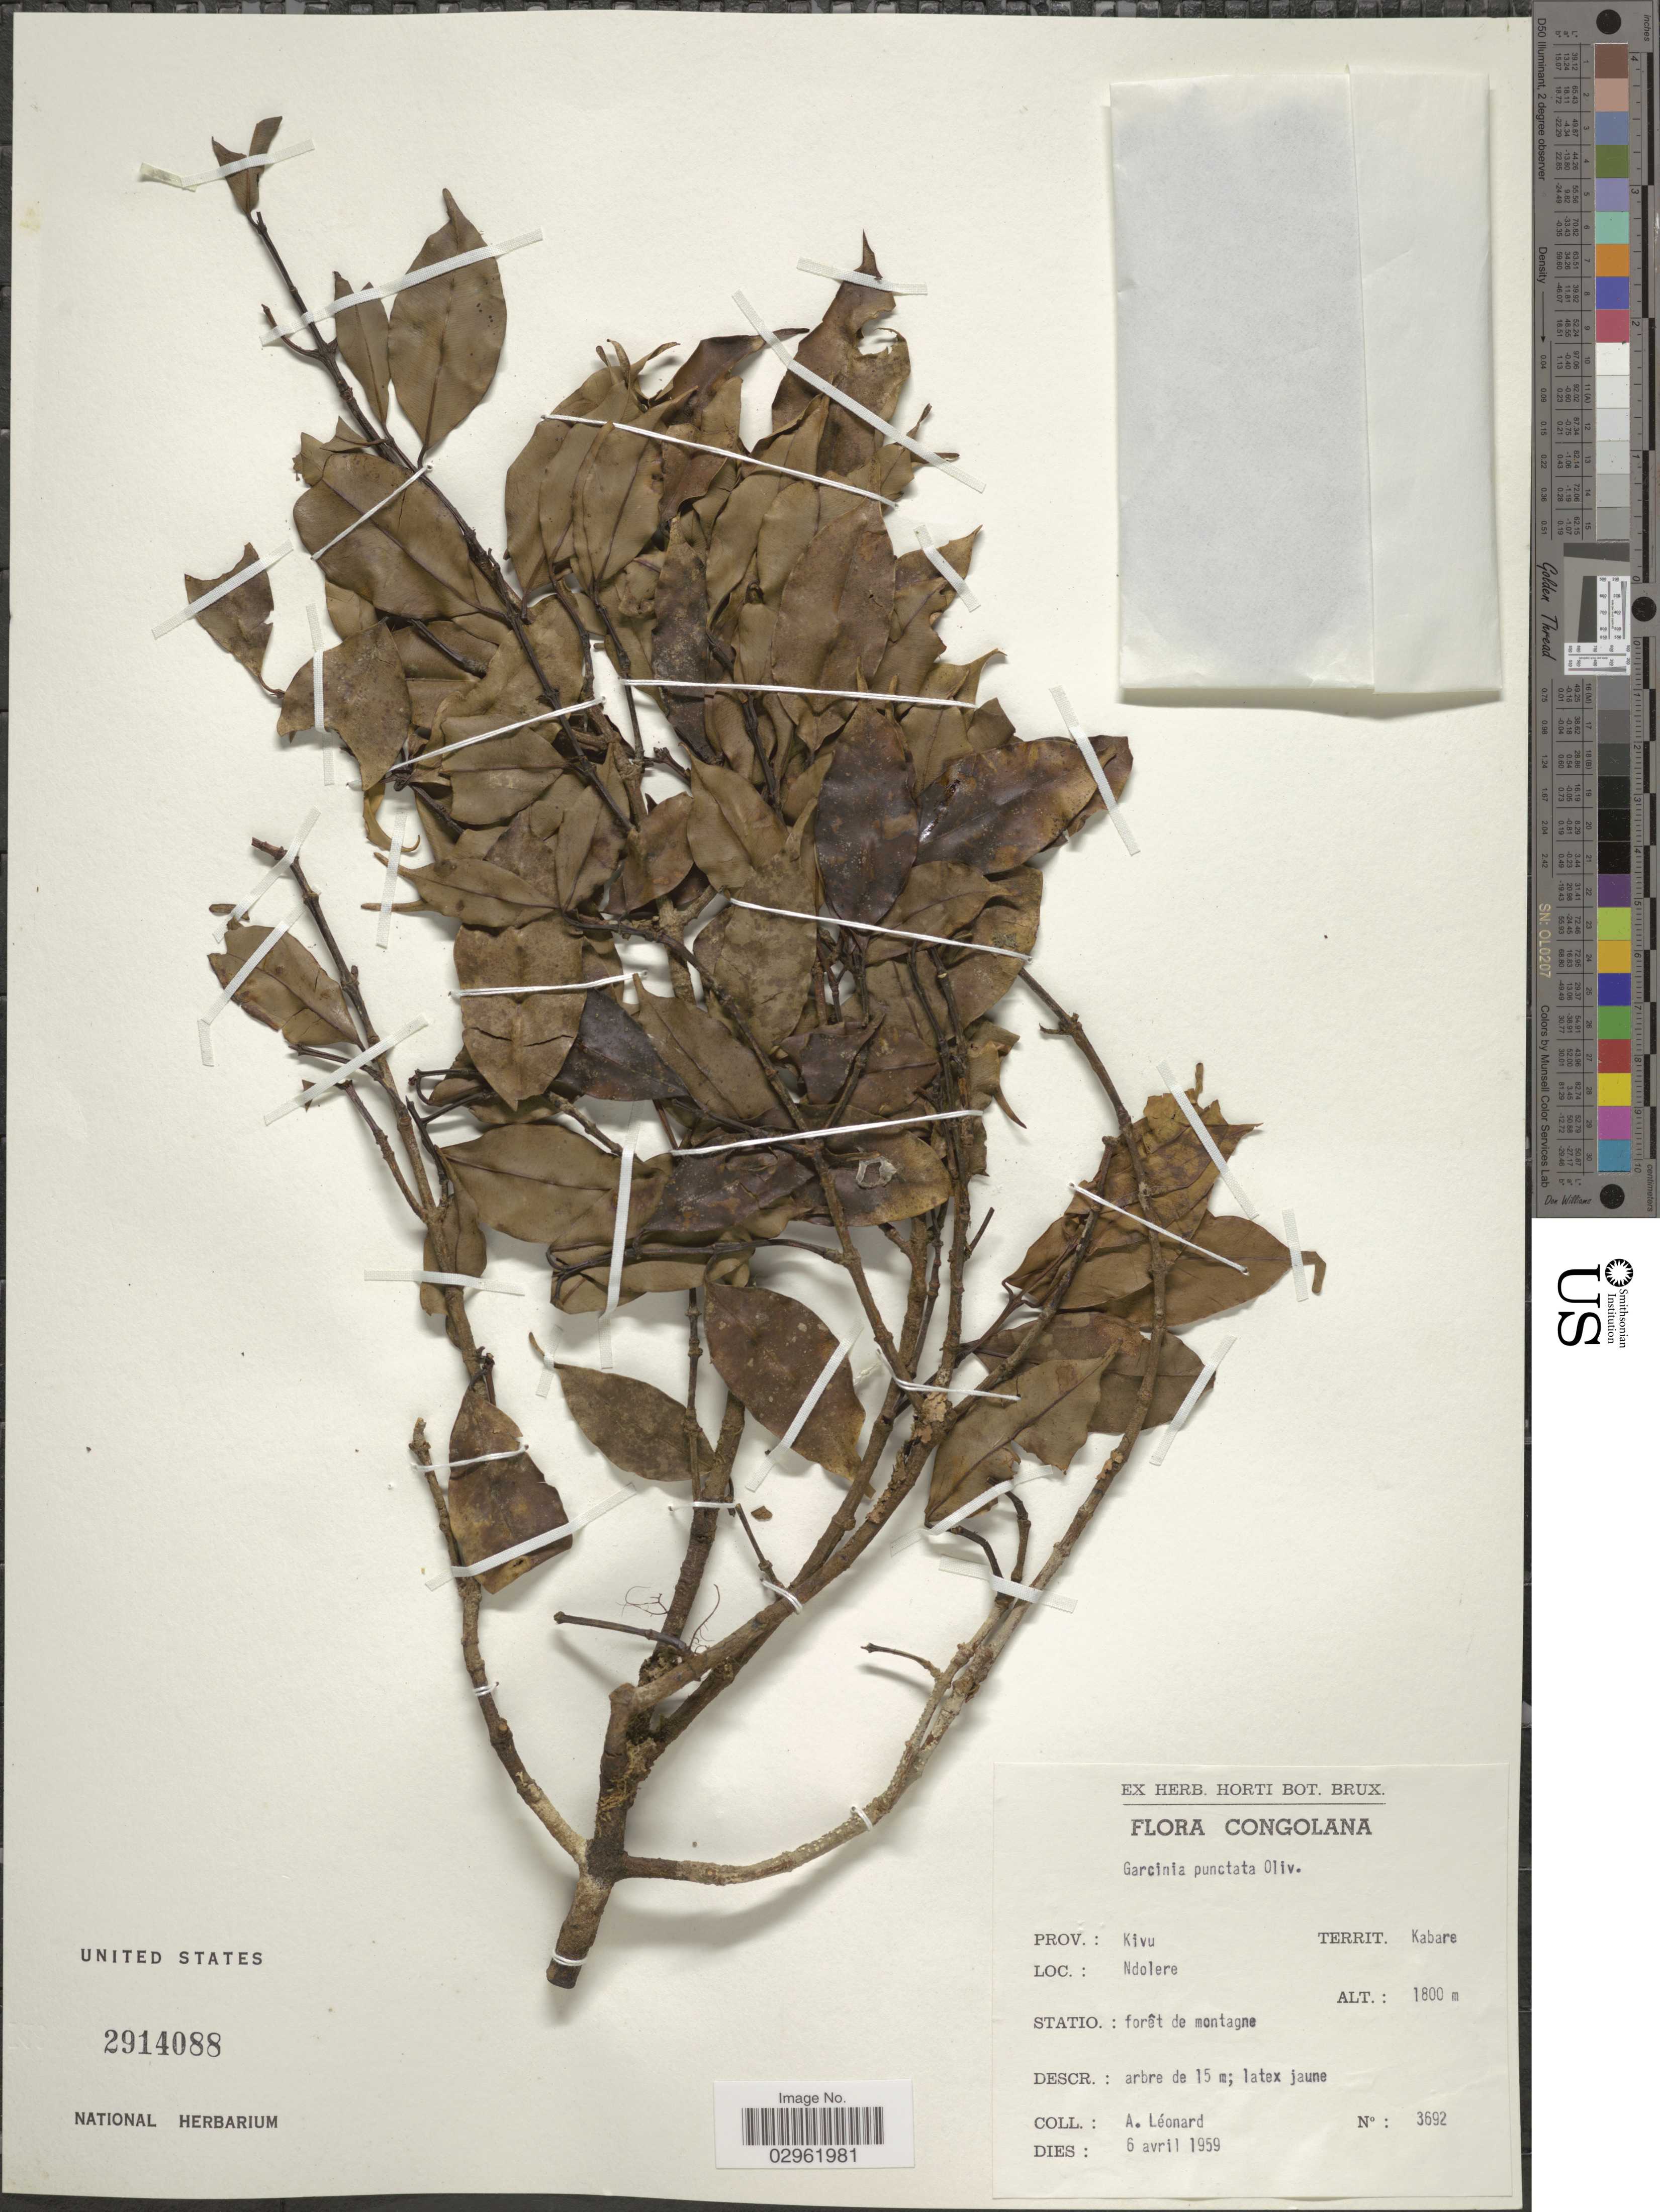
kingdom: Plantae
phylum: Tracheophyta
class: Magnoliopsida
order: Malpighiales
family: Clusiaceae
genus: Garcinia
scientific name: Garcinia punctata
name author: Oliv.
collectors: A. Leonard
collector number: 3692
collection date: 1959-04-06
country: Congo, Democratic Republic of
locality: Congolana. Prov.: Kivu, Territ. Kabare. Ndolere. Statio.: forêt de montagne.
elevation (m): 1800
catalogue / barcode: US 2914088